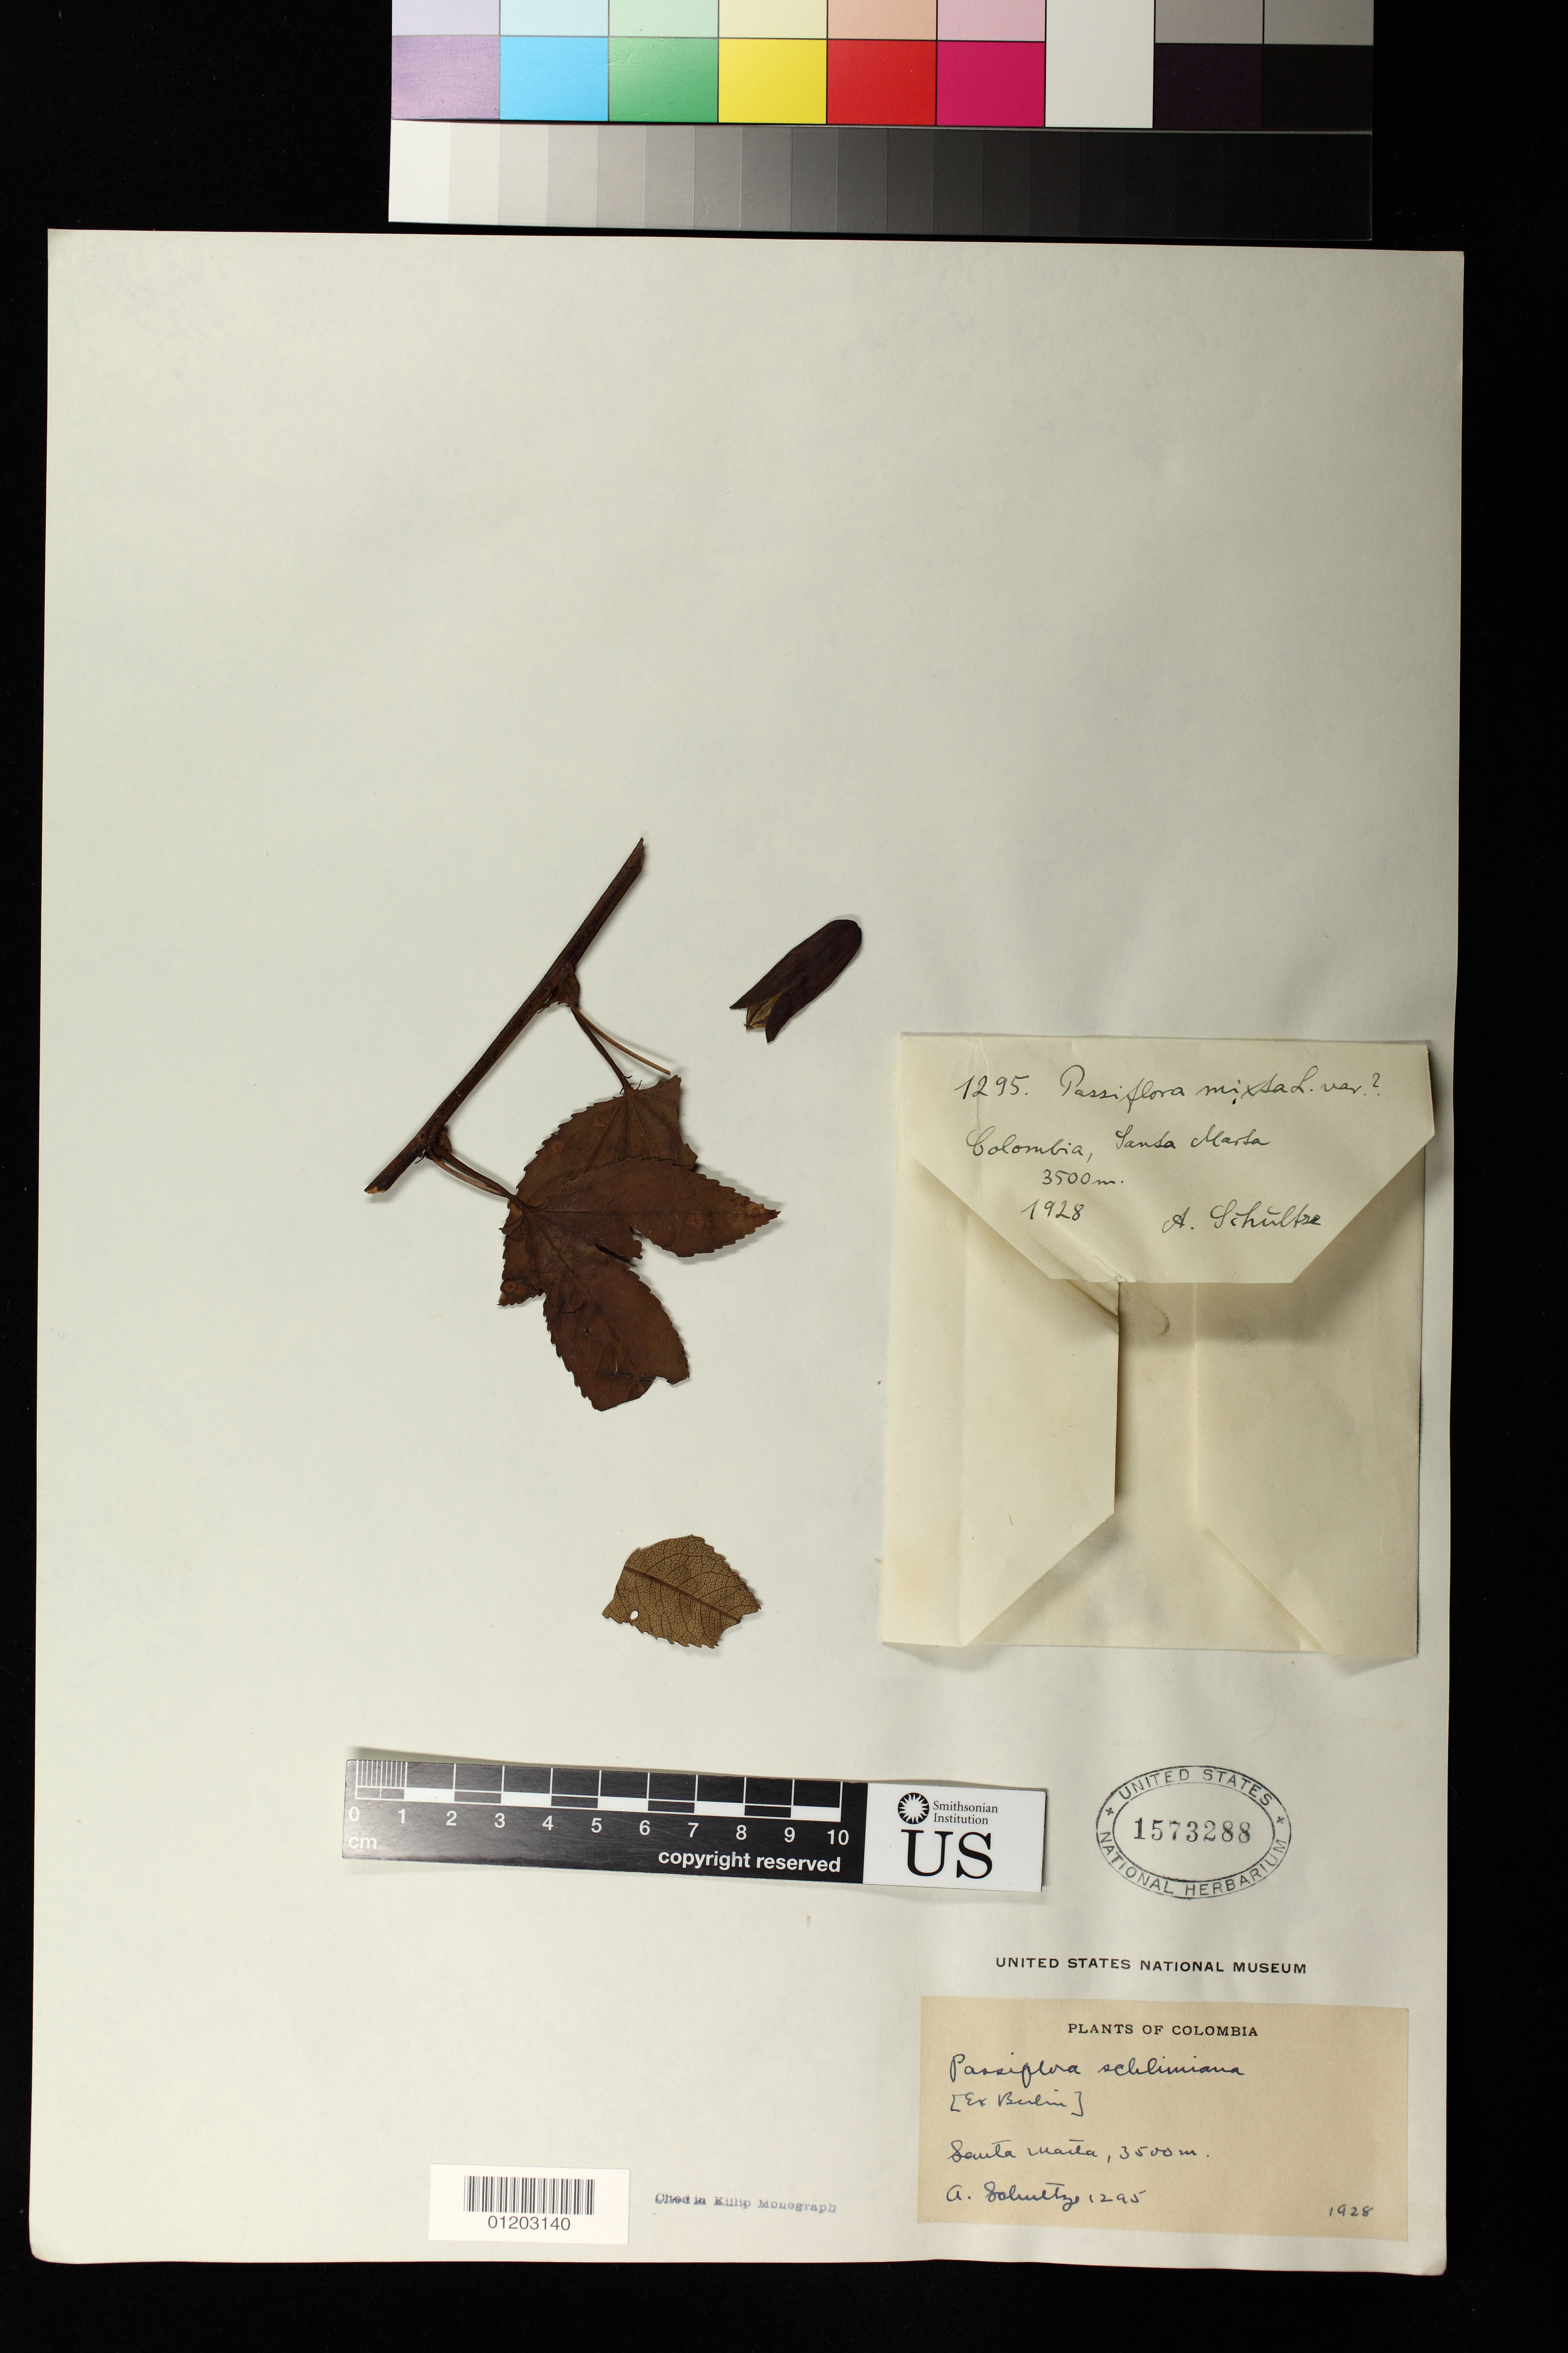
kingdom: Plantae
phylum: Tracheophyta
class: Magnoliopsida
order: Malpighiales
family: Passifloraceae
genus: Passiflora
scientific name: Passiflora schlimiana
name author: Regel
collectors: A. Schultze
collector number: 1295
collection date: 1928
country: Colombia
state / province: Magdalena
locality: Santa Marta, Caribbean Region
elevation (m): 3500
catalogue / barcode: US 1573288